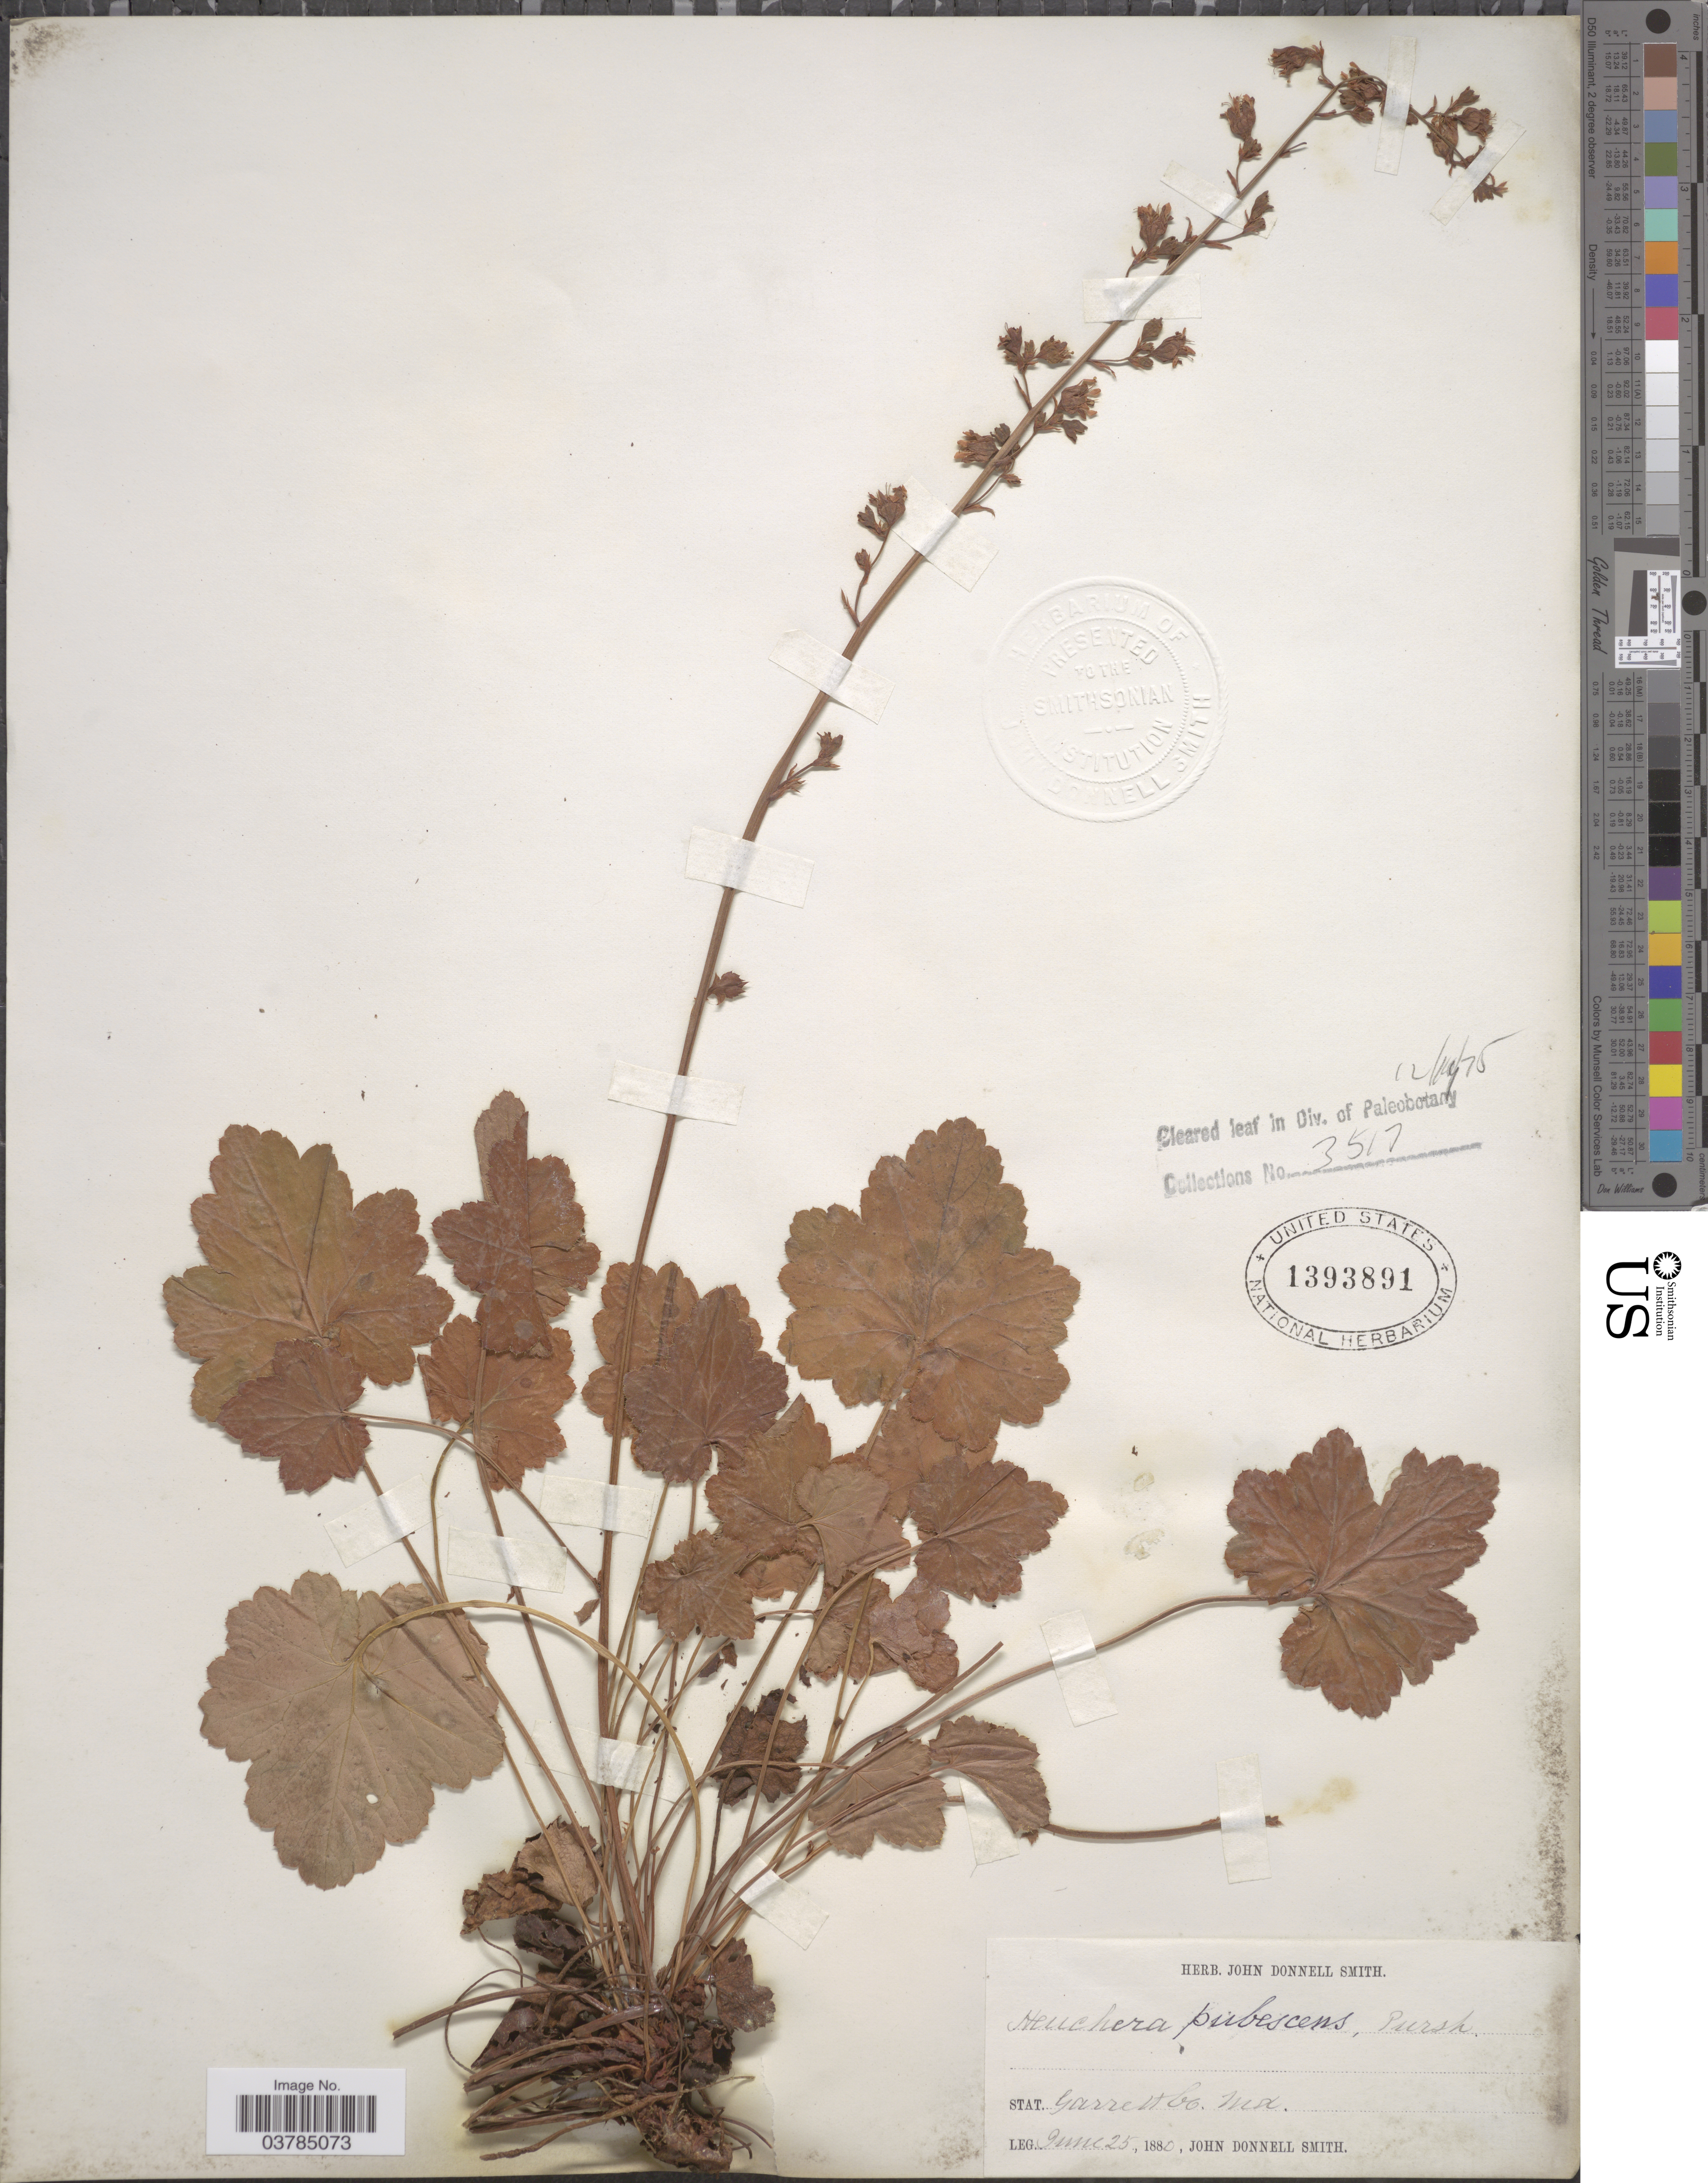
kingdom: Plantae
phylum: Tracheophyta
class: Magnoliopsida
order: Saxifragales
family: Saxifragaceae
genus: Heuchera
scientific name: Heuchera pubescens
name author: Pursh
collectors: J. Donnell Smith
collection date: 1880-06-25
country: United States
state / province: Maryland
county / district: Garrett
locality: Garrett Co.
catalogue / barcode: US 1393891